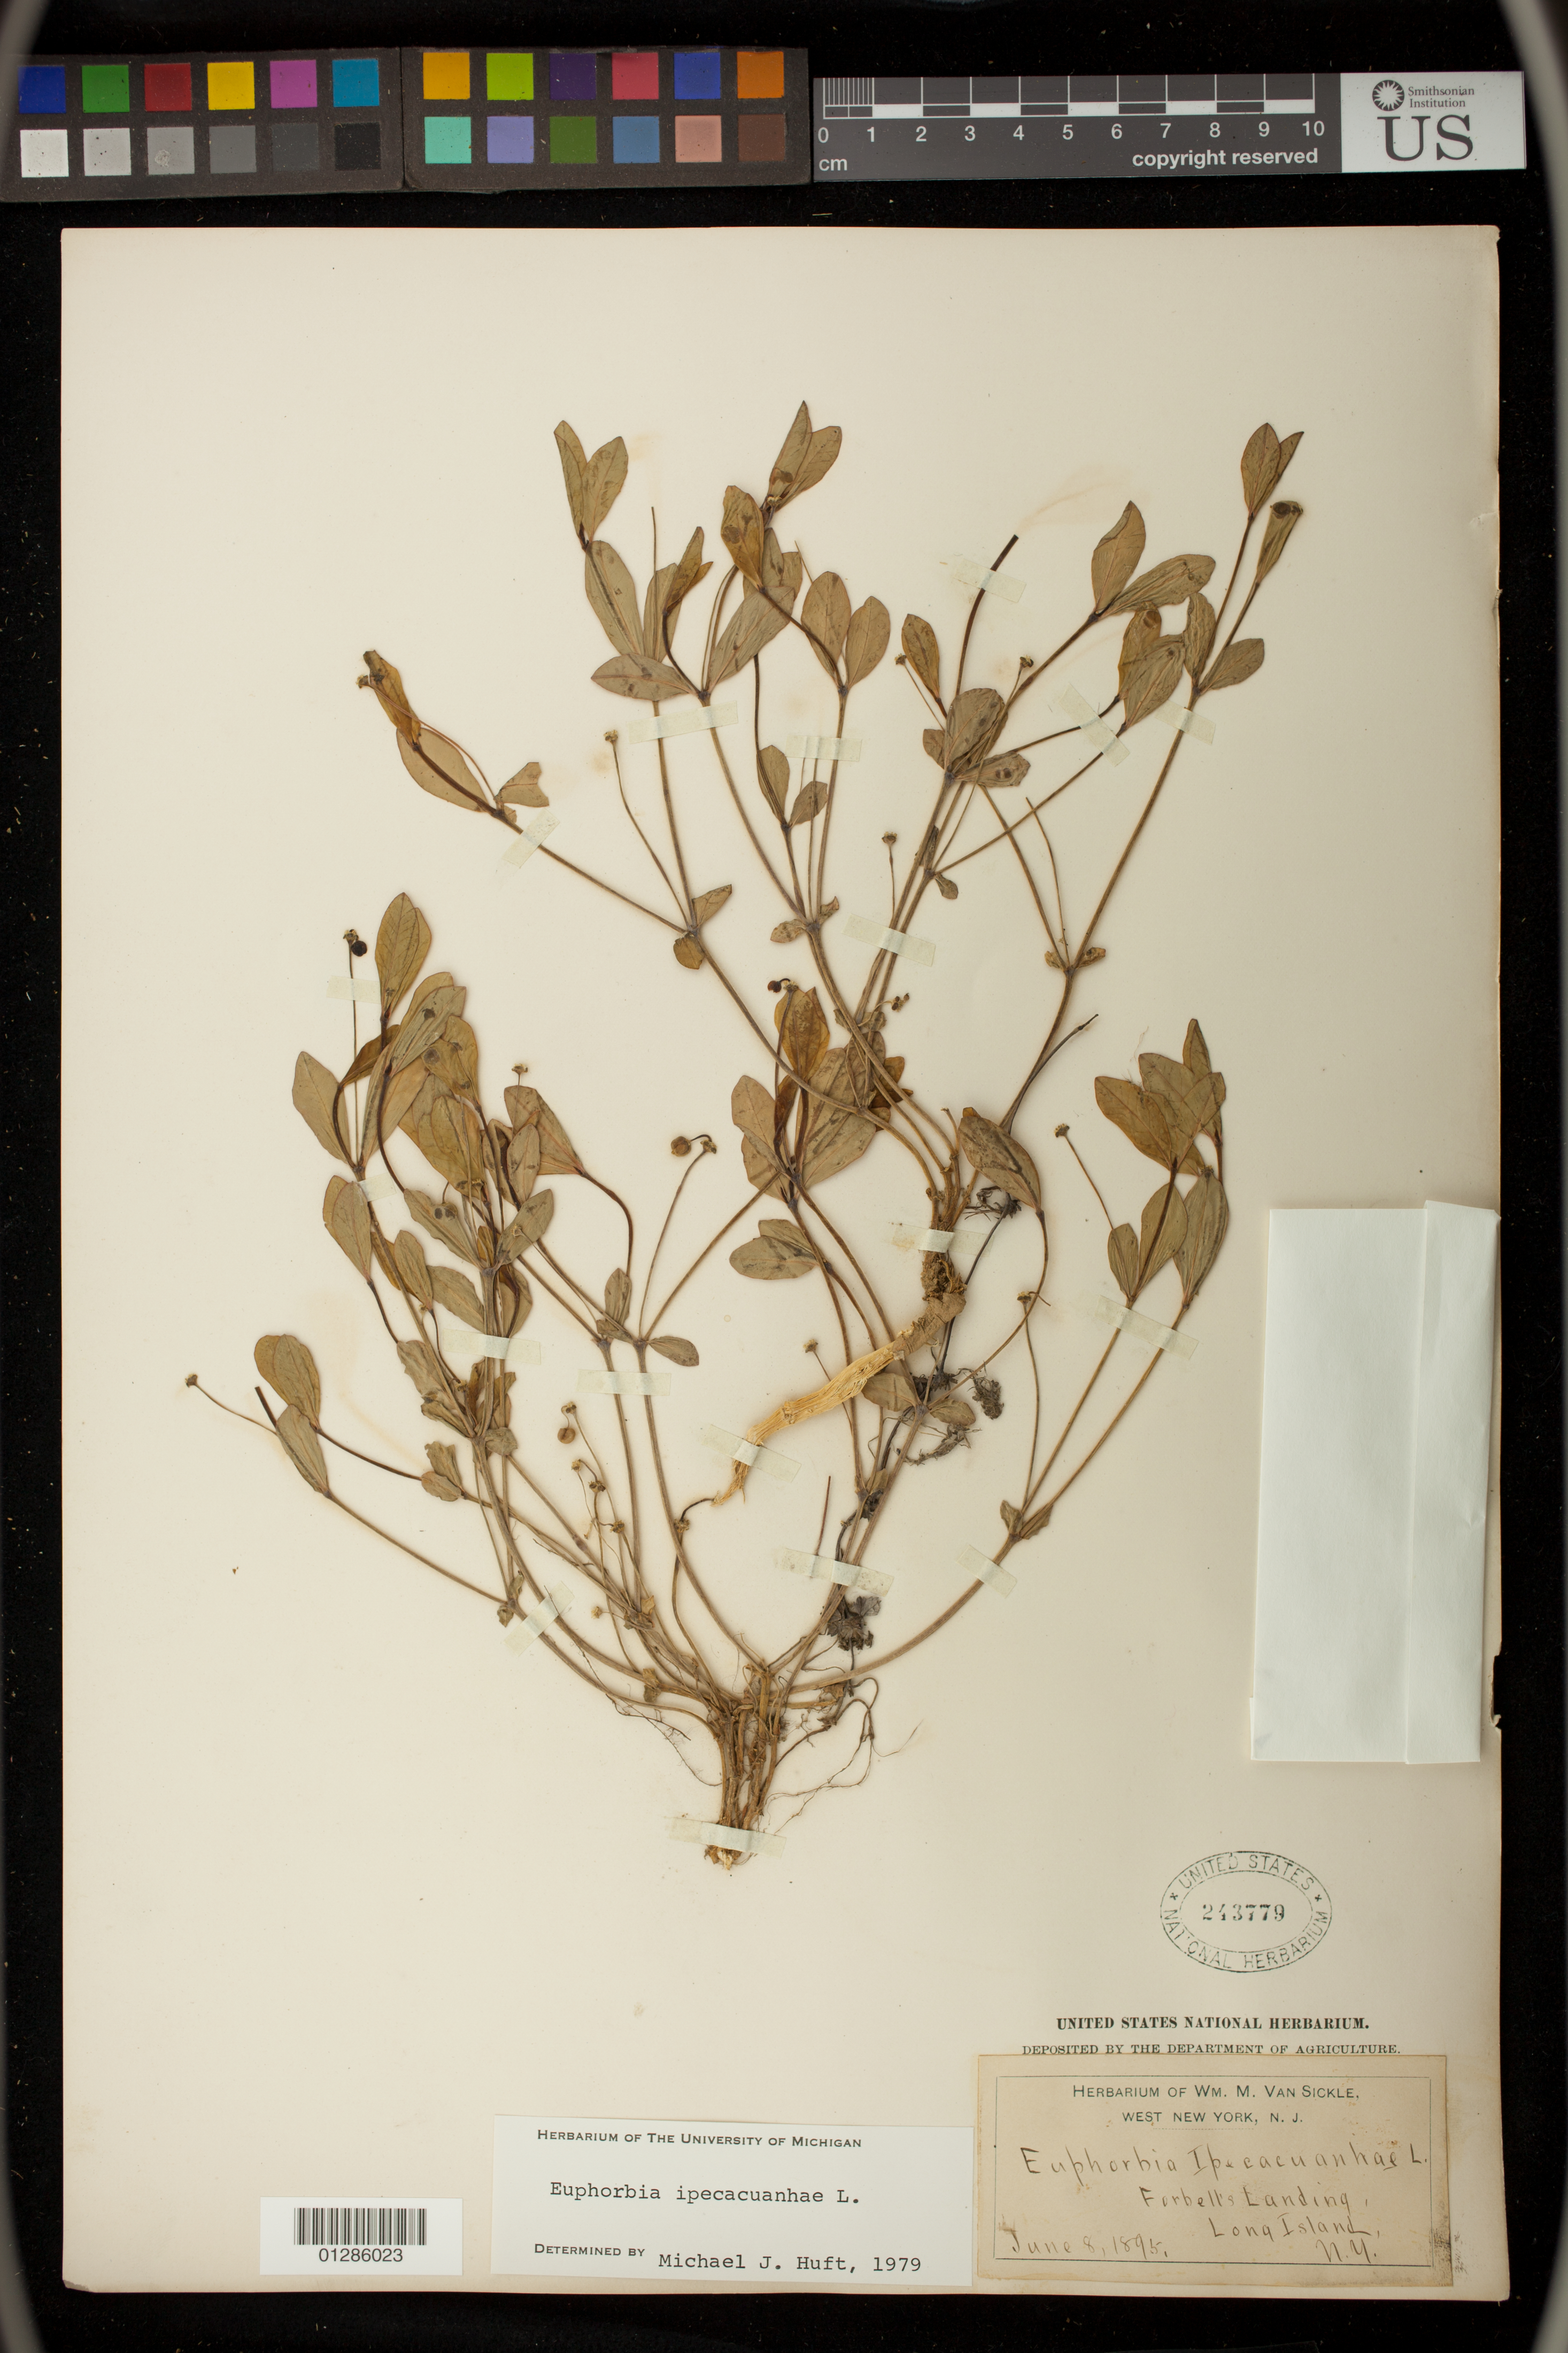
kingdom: Plantae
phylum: Tracheophyta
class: Magnoliopsida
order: Malpighiales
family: Euphorbiaceae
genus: Euphorbia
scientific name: Euphorbia ipecacuanhae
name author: L.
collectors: W. M. Van Sickle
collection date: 1895-06-08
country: United States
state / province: New York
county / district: Suffolk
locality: Forbell's Landing, Long Island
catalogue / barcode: US 243779